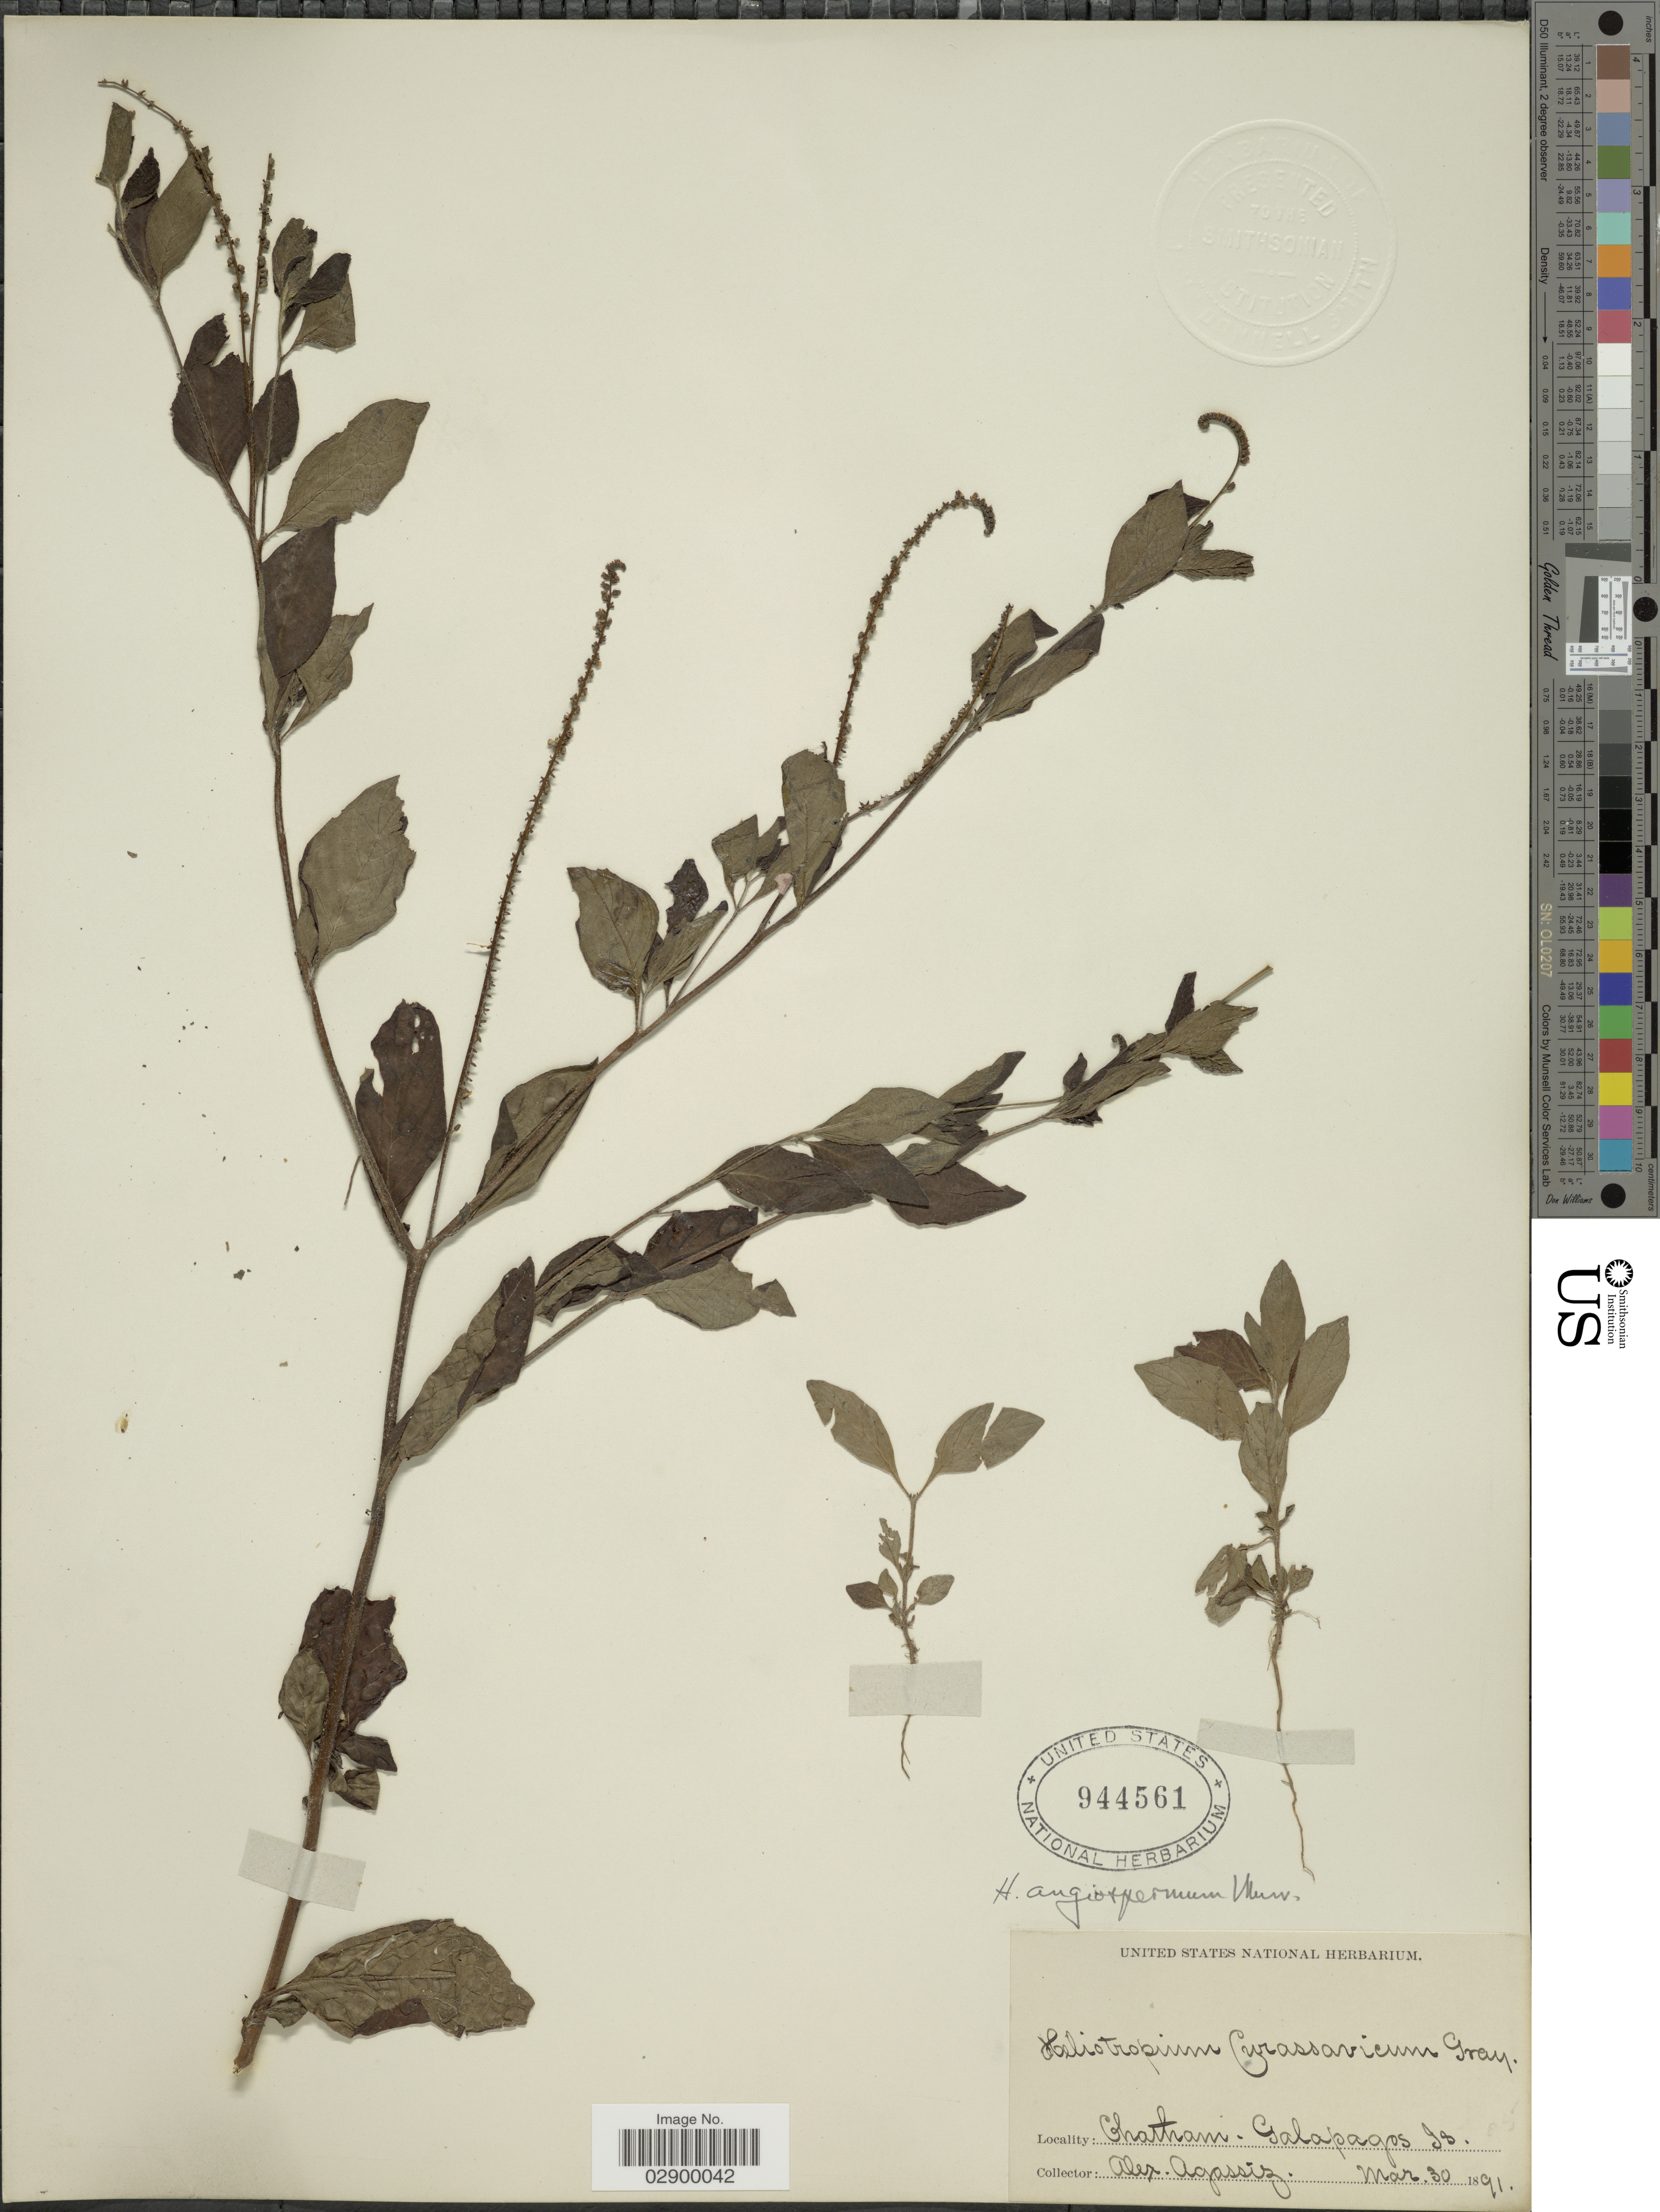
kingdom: Plantae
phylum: Tracheophyta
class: Magnoliopsida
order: Boraginales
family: Heliotropiaceae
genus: Heliotropium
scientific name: Heliotropium angiospermum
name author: Murray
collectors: A. E. Agassiz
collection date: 1891-03-30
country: Ecuador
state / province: Colón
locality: Chatham. Galapagos Is.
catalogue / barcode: US 944561